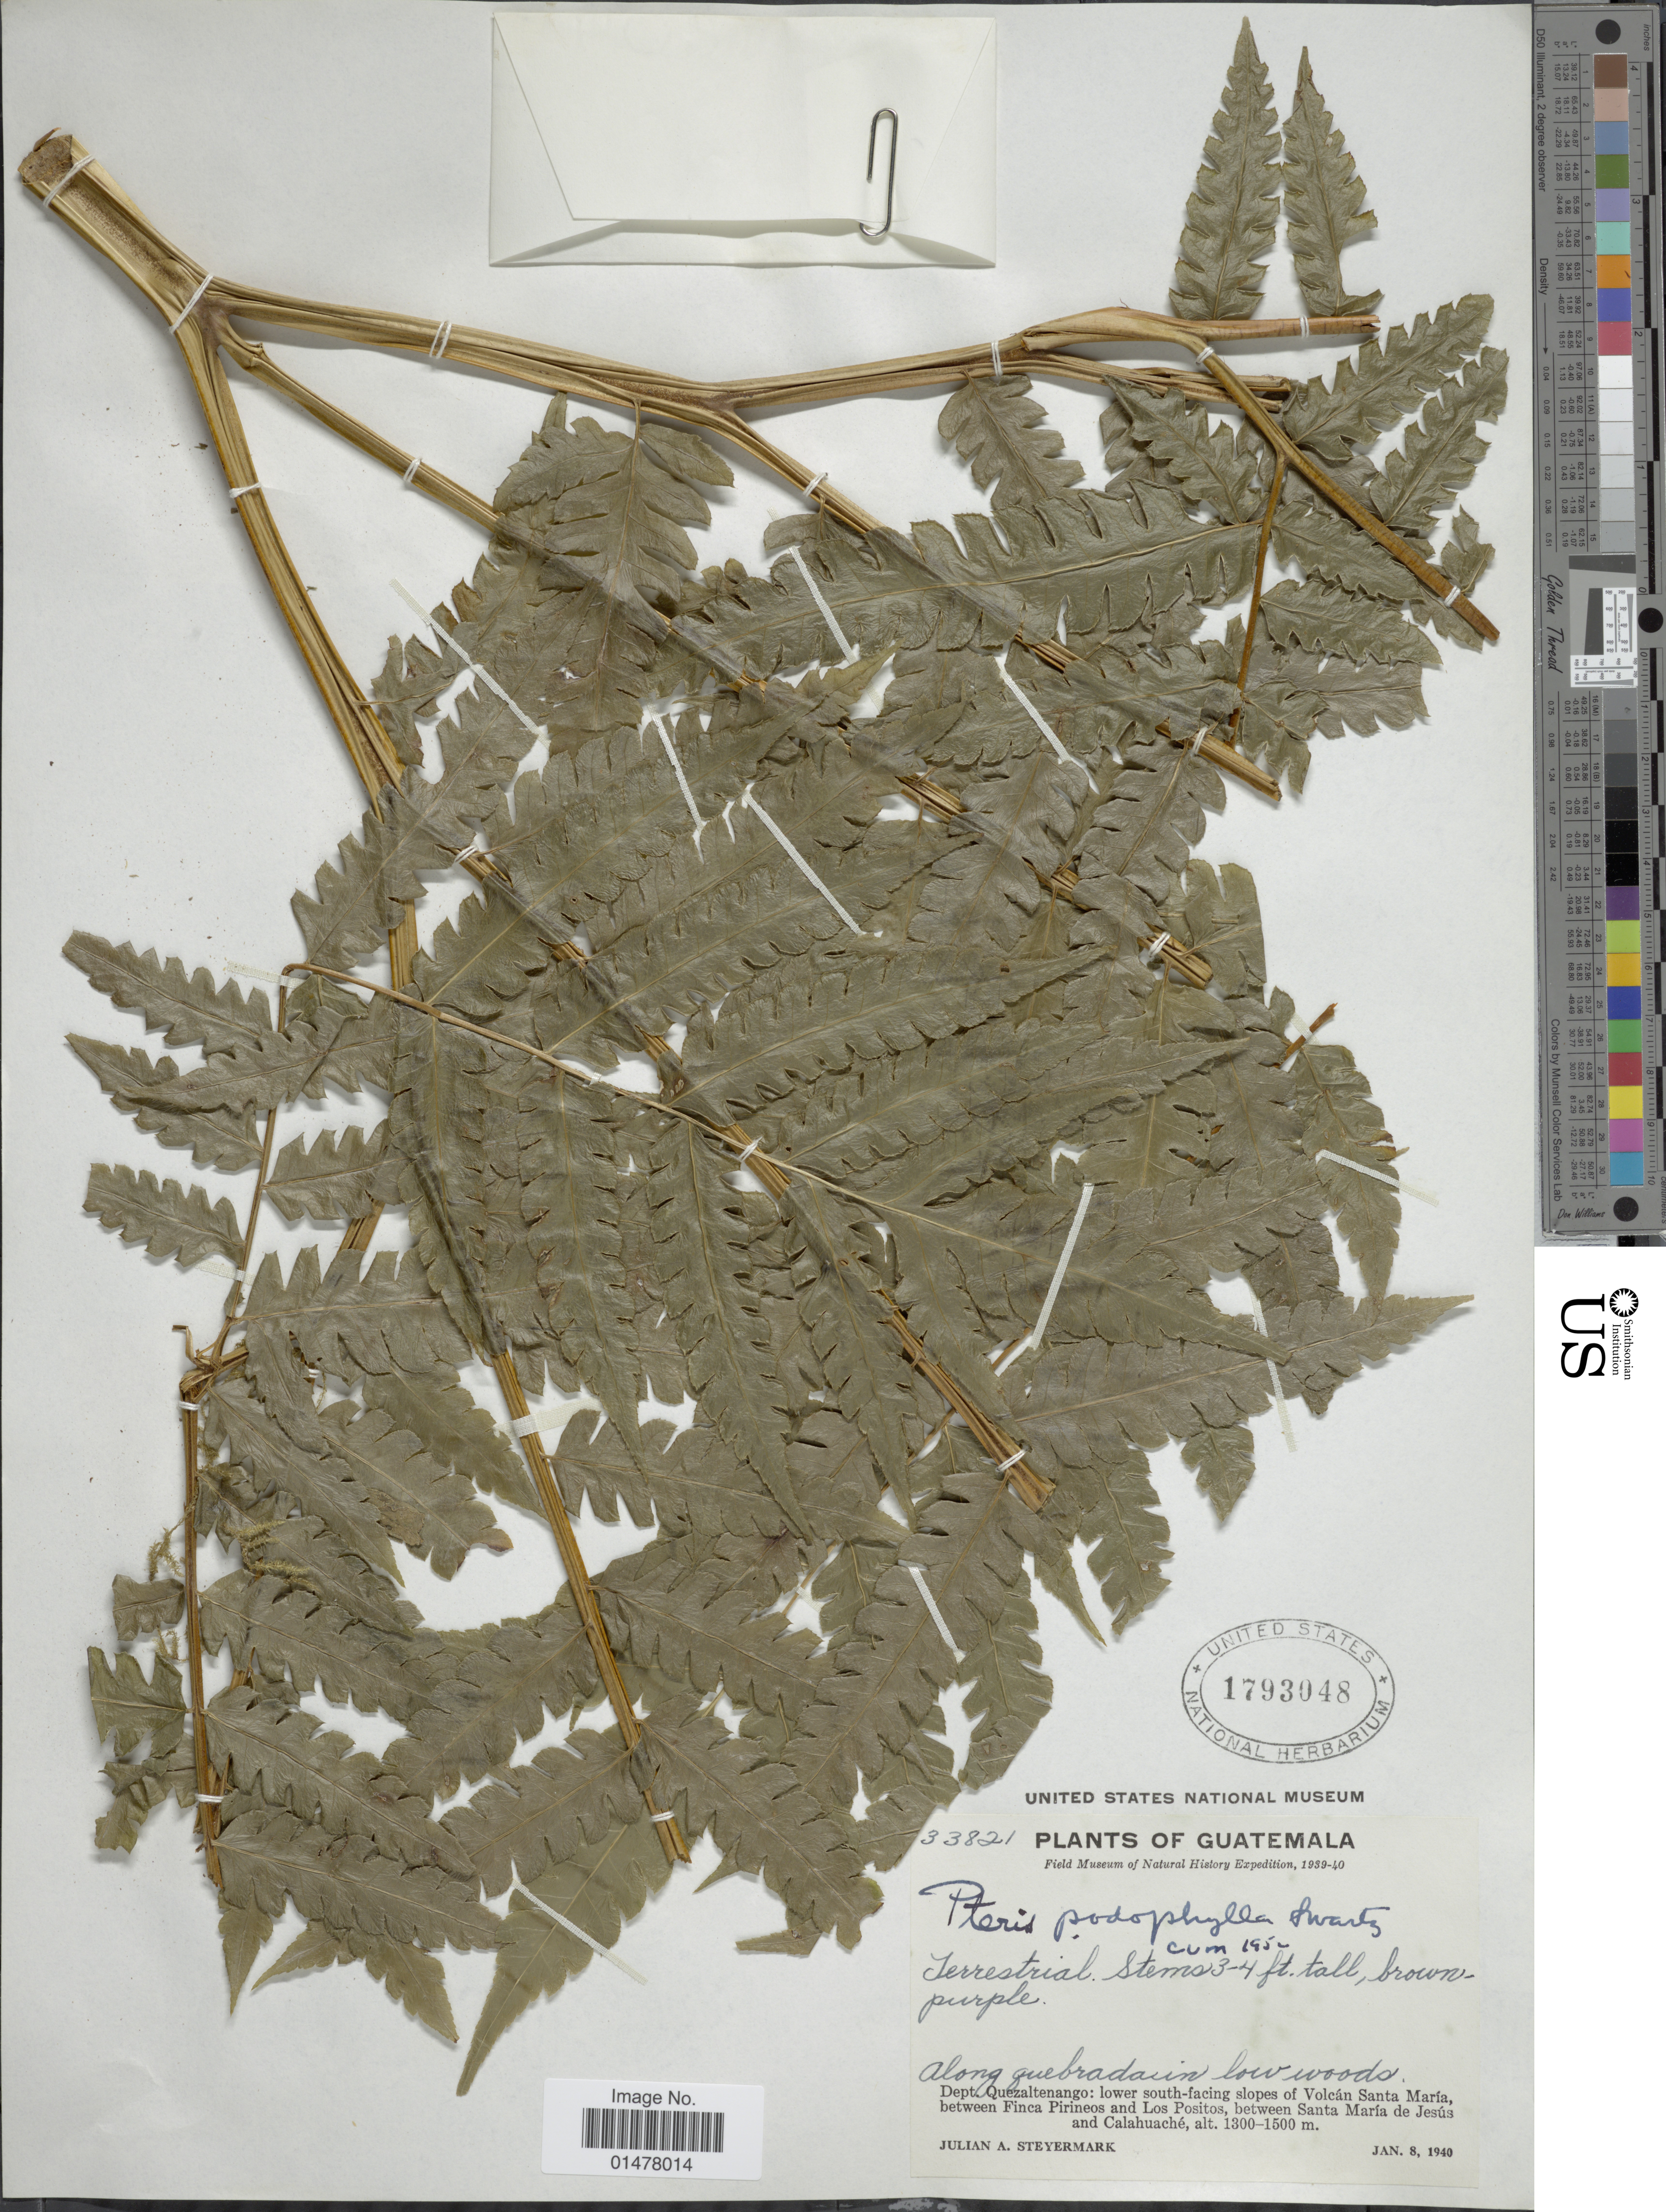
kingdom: Plantae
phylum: Tracheophyta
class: Polypodiopsida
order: Polypodiales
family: Pteridaceae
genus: Pteris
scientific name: Pteris podophylla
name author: Sw.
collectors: J. Steyermark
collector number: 33821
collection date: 1940-01-08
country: Guatemala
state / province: Quetzaltenango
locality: PLants of Guatemala, Along Quebradaun low woods, Dept. Quezaltenango: lower south-facing slopes of Volcan Santa Maria, between Finca Pirineos and Los Positos, between Santa maria de Jesús and Calahuache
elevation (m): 1300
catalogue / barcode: US 1793048